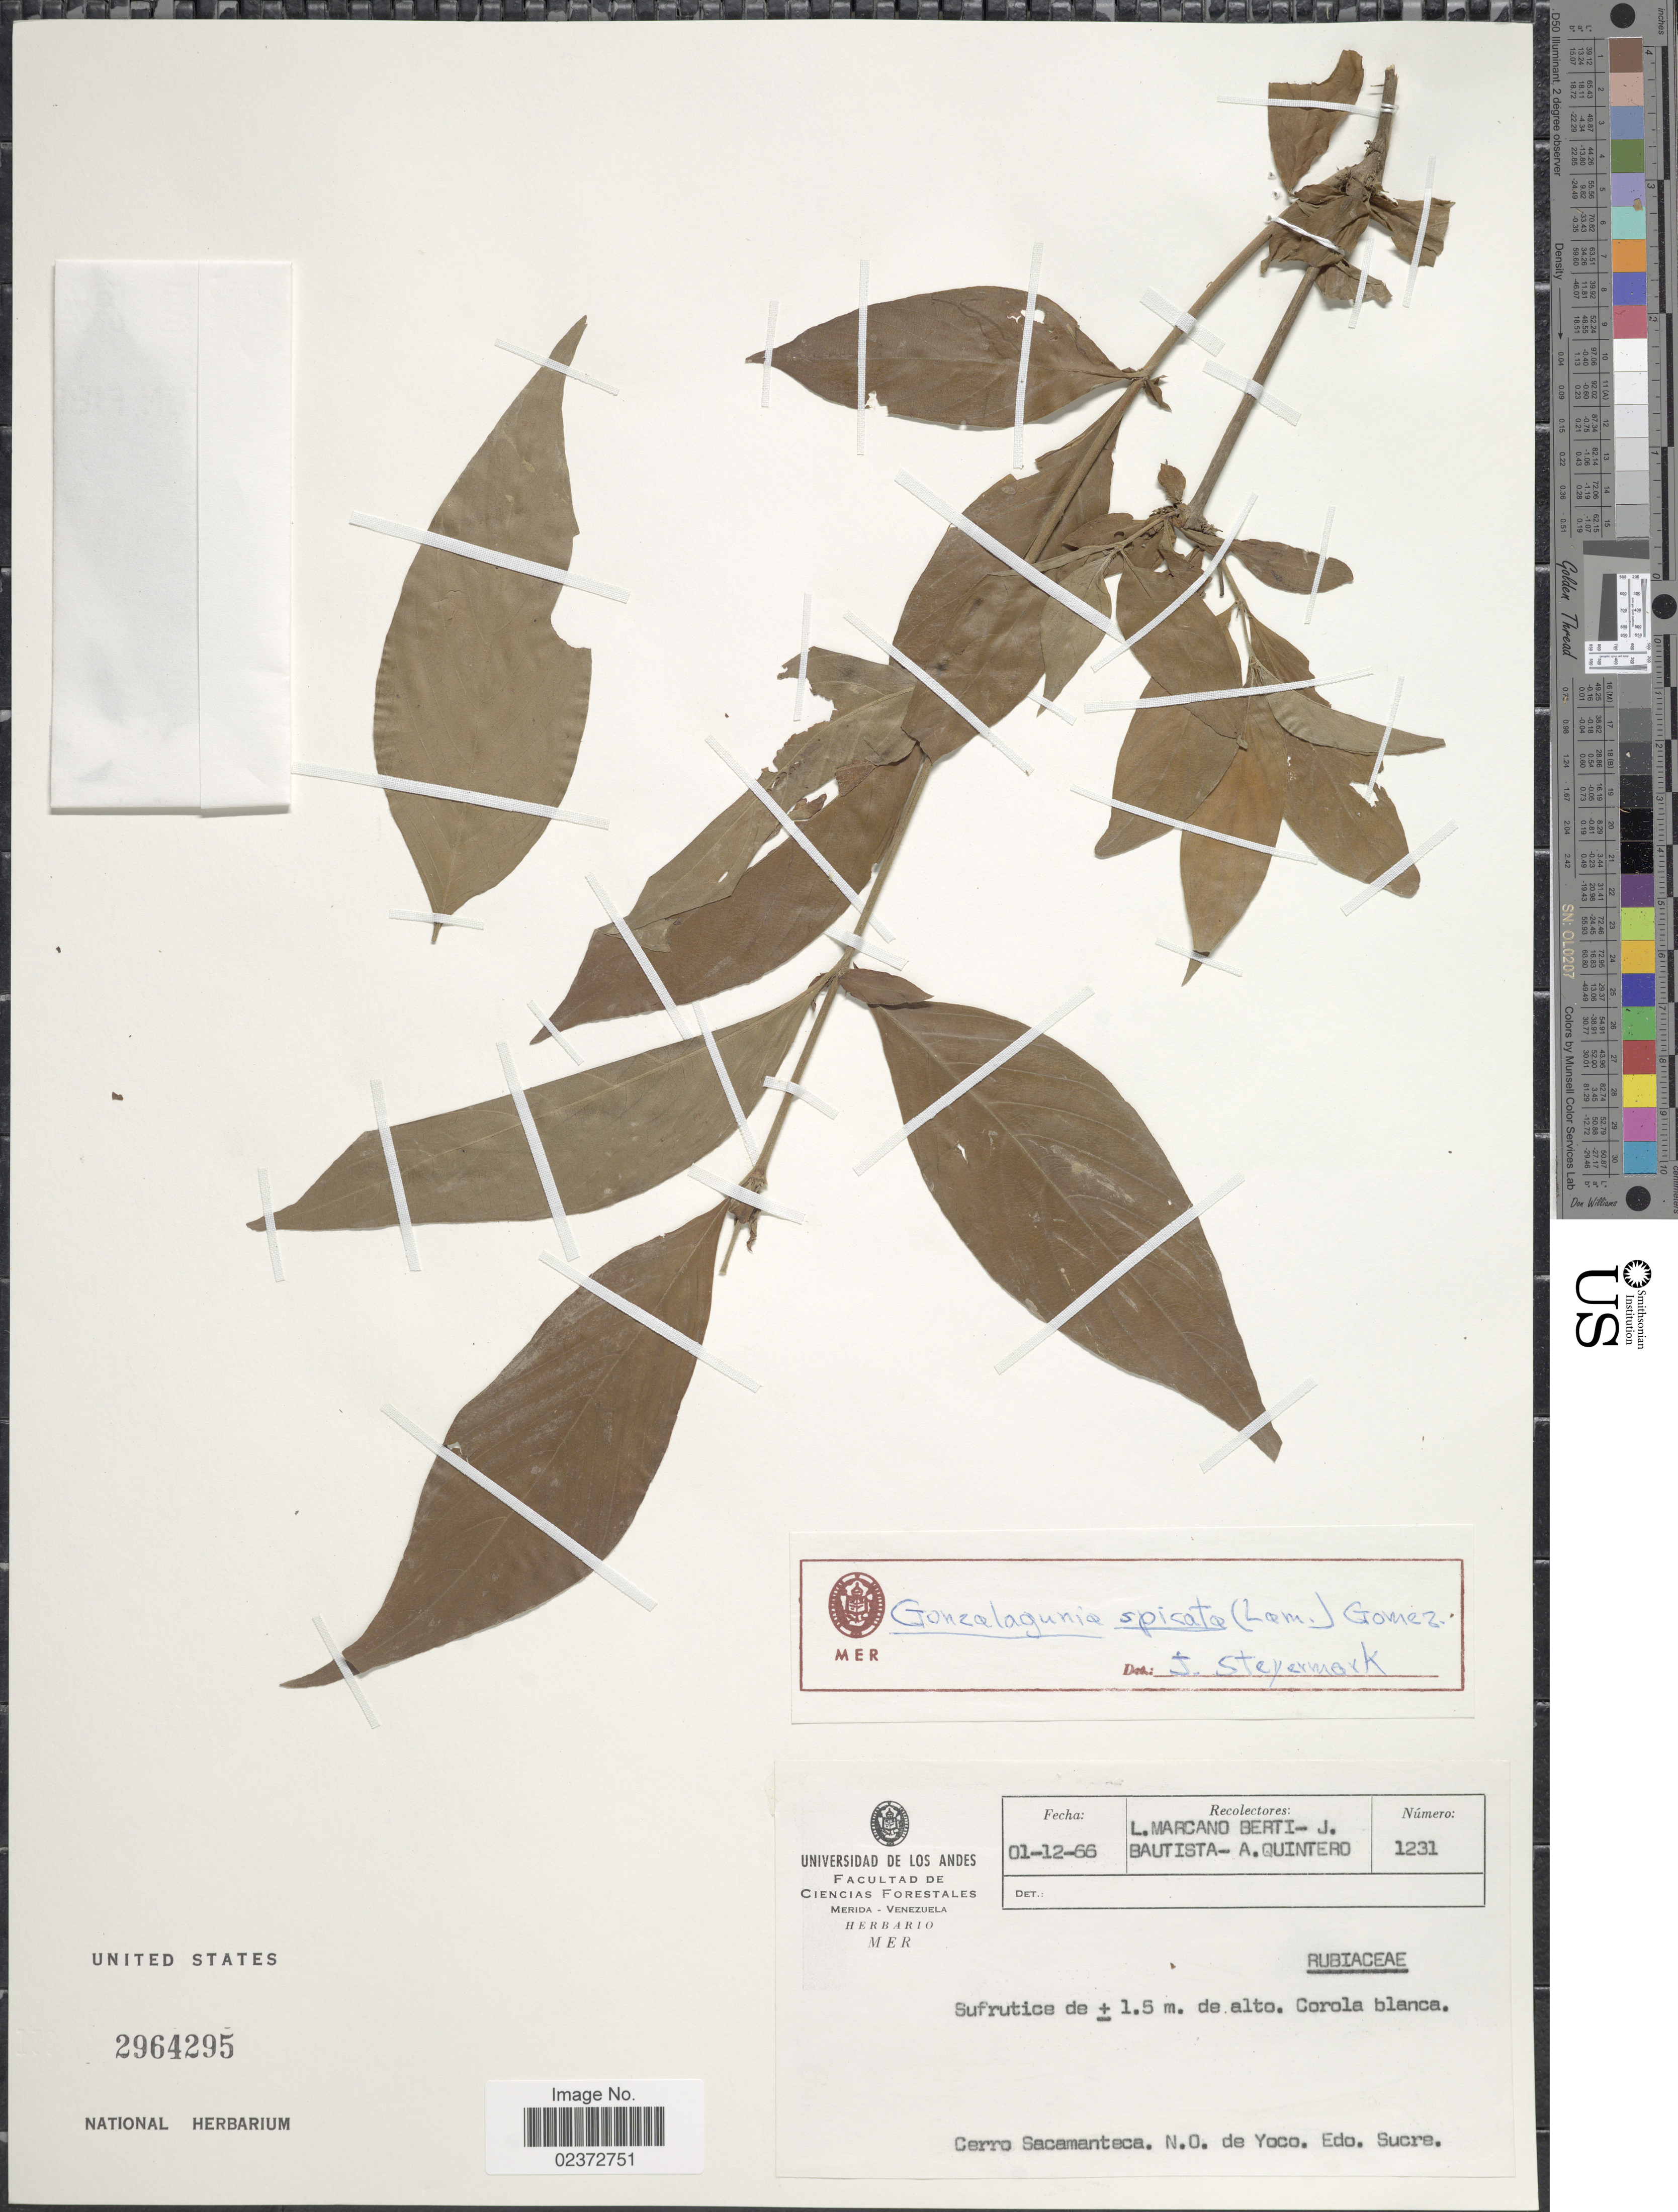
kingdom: Plantae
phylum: Tracheophyta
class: Magnoliopsida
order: Gentianales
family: Rubiaceae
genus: Gonzalagunia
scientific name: Gonzalagunia spicata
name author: (Lam.) M. Gómez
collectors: L. Marcano-Berti, J. A. Bautista B. & A. Quintero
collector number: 1231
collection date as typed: Transcribed d/m/y: 1/12/66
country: Venezuela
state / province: Sucre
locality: Cerro Saca manteca. N.O. de Yoco. Edo. Sucre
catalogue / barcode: US 2964295